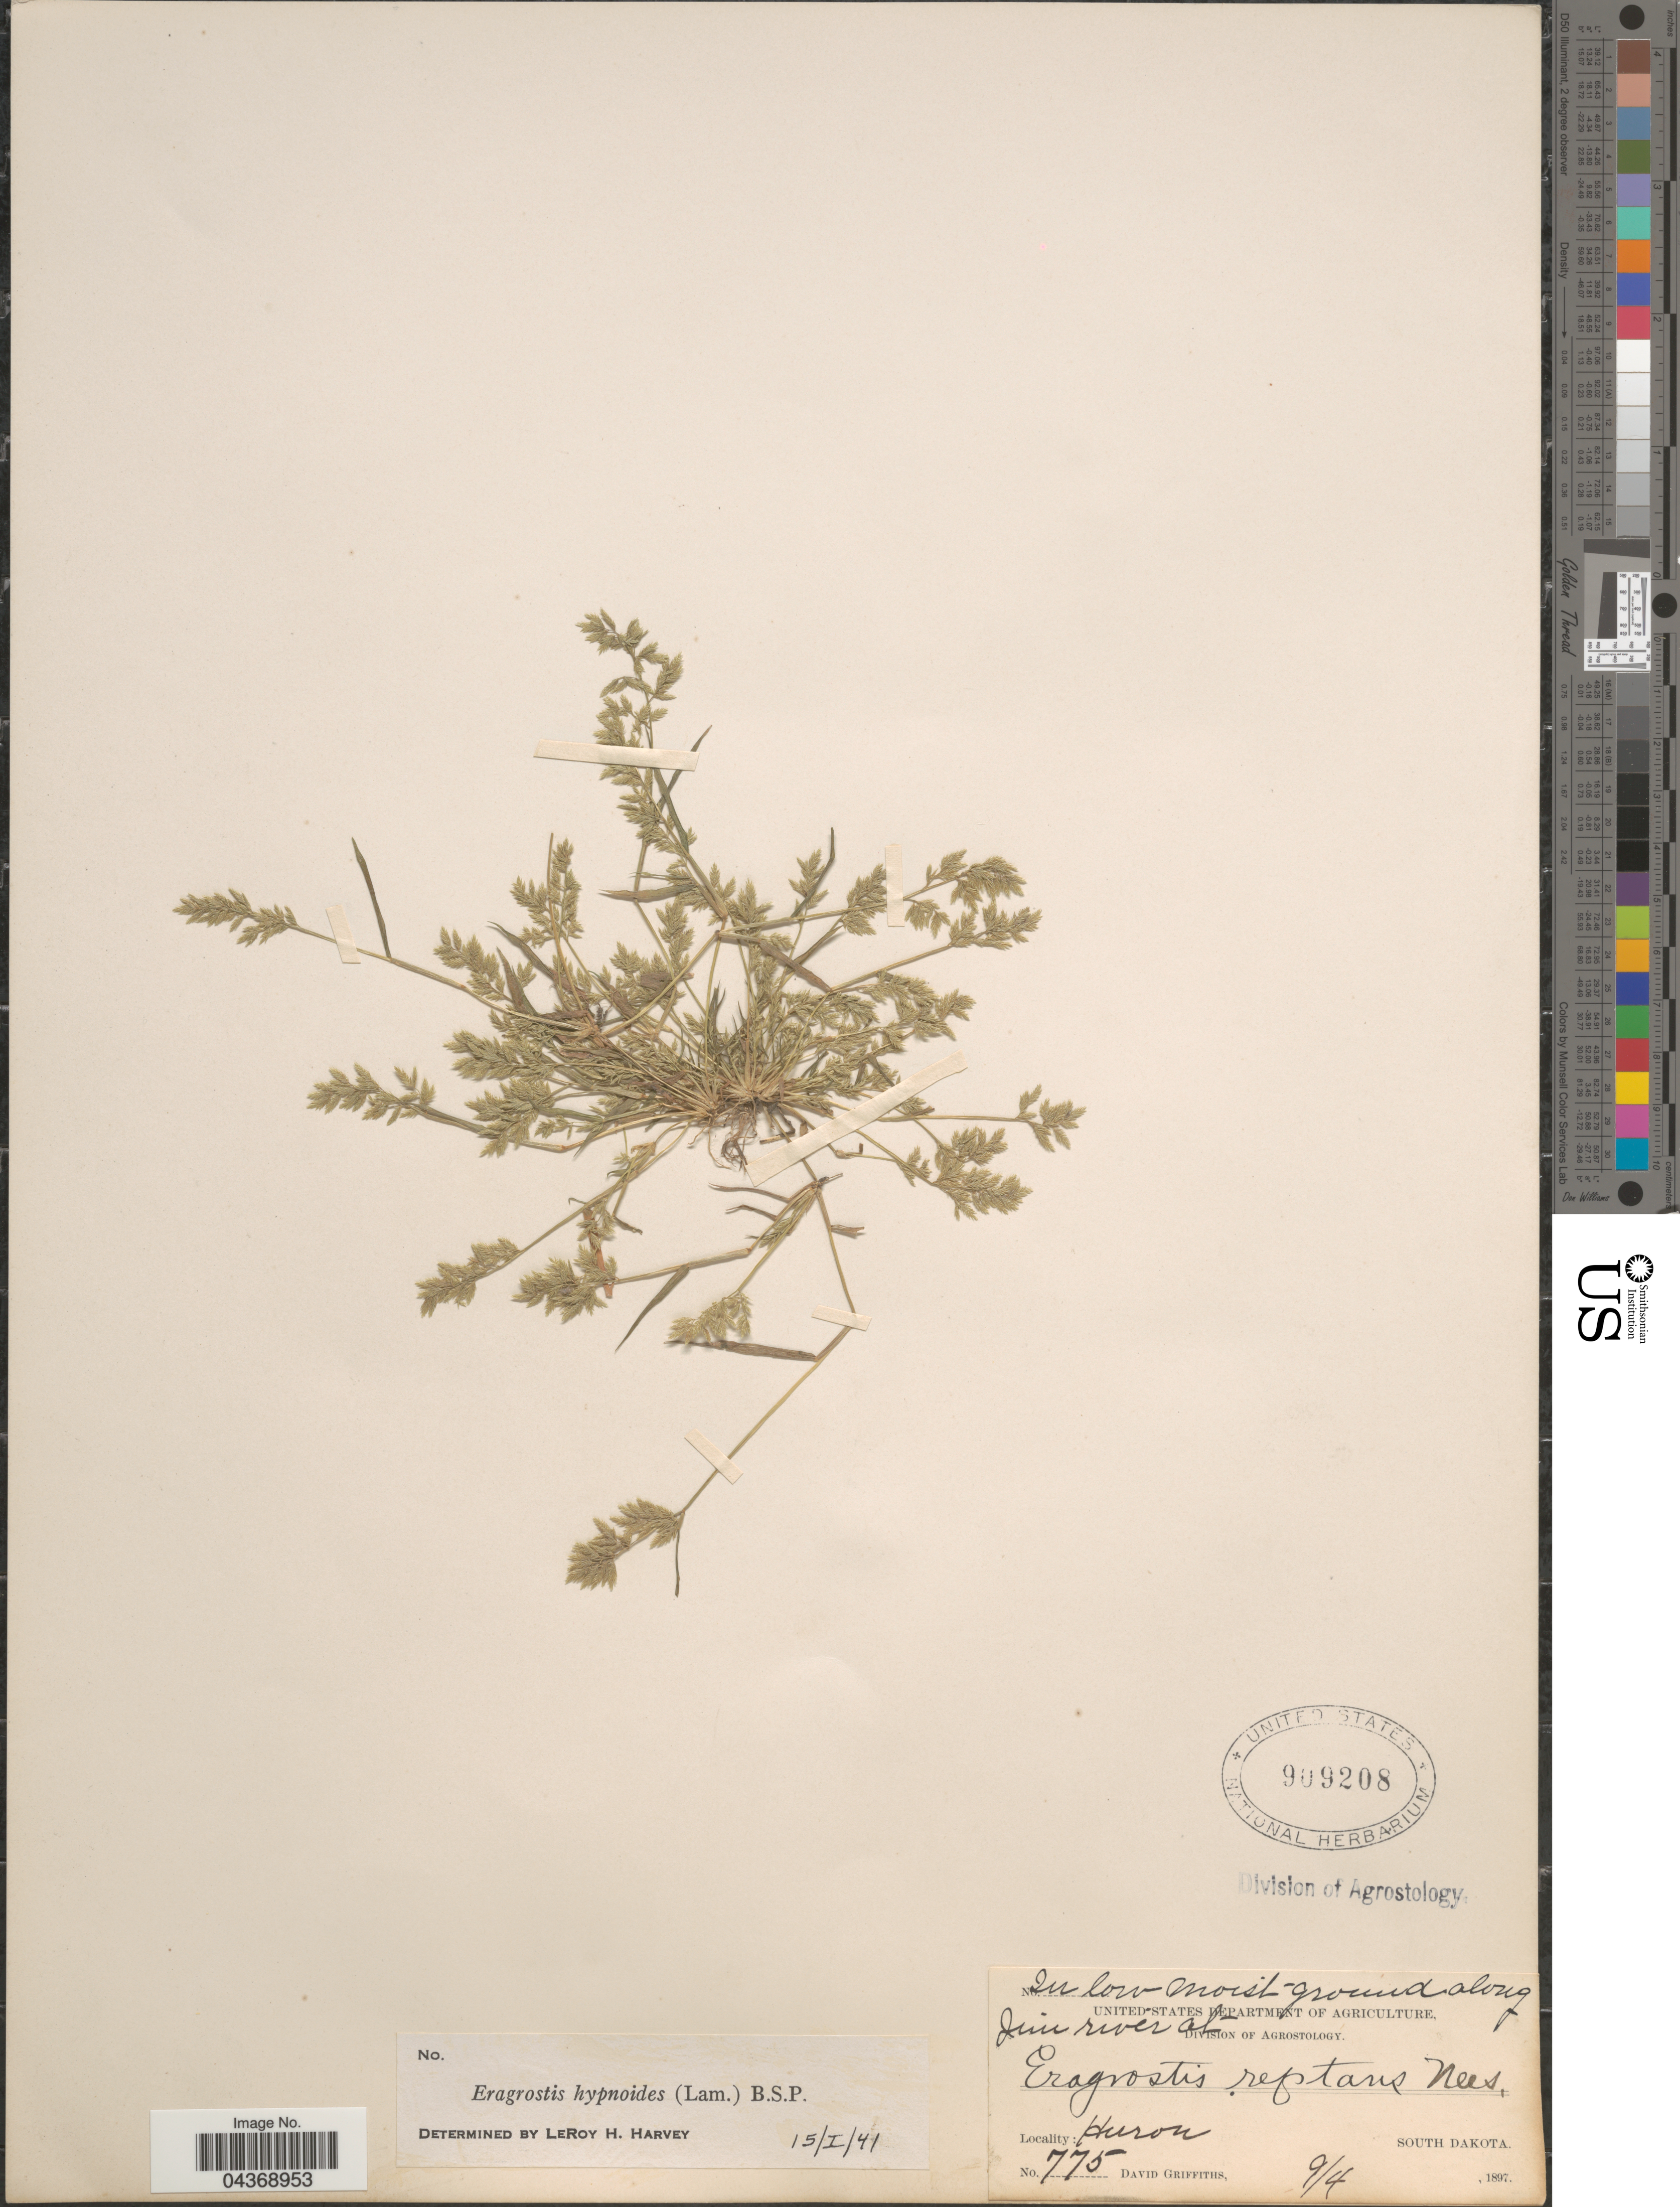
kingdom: Plantae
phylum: Tracheophyta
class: Liliopsida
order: Poales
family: Poaceae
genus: Eragrostis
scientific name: Eragrostis intermedia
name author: Hitchc.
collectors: D. Griffiths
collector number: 775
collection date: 1897-09-04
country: United States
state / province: South Dakota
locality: Along Jim river at Huron.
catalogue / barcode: US 909208